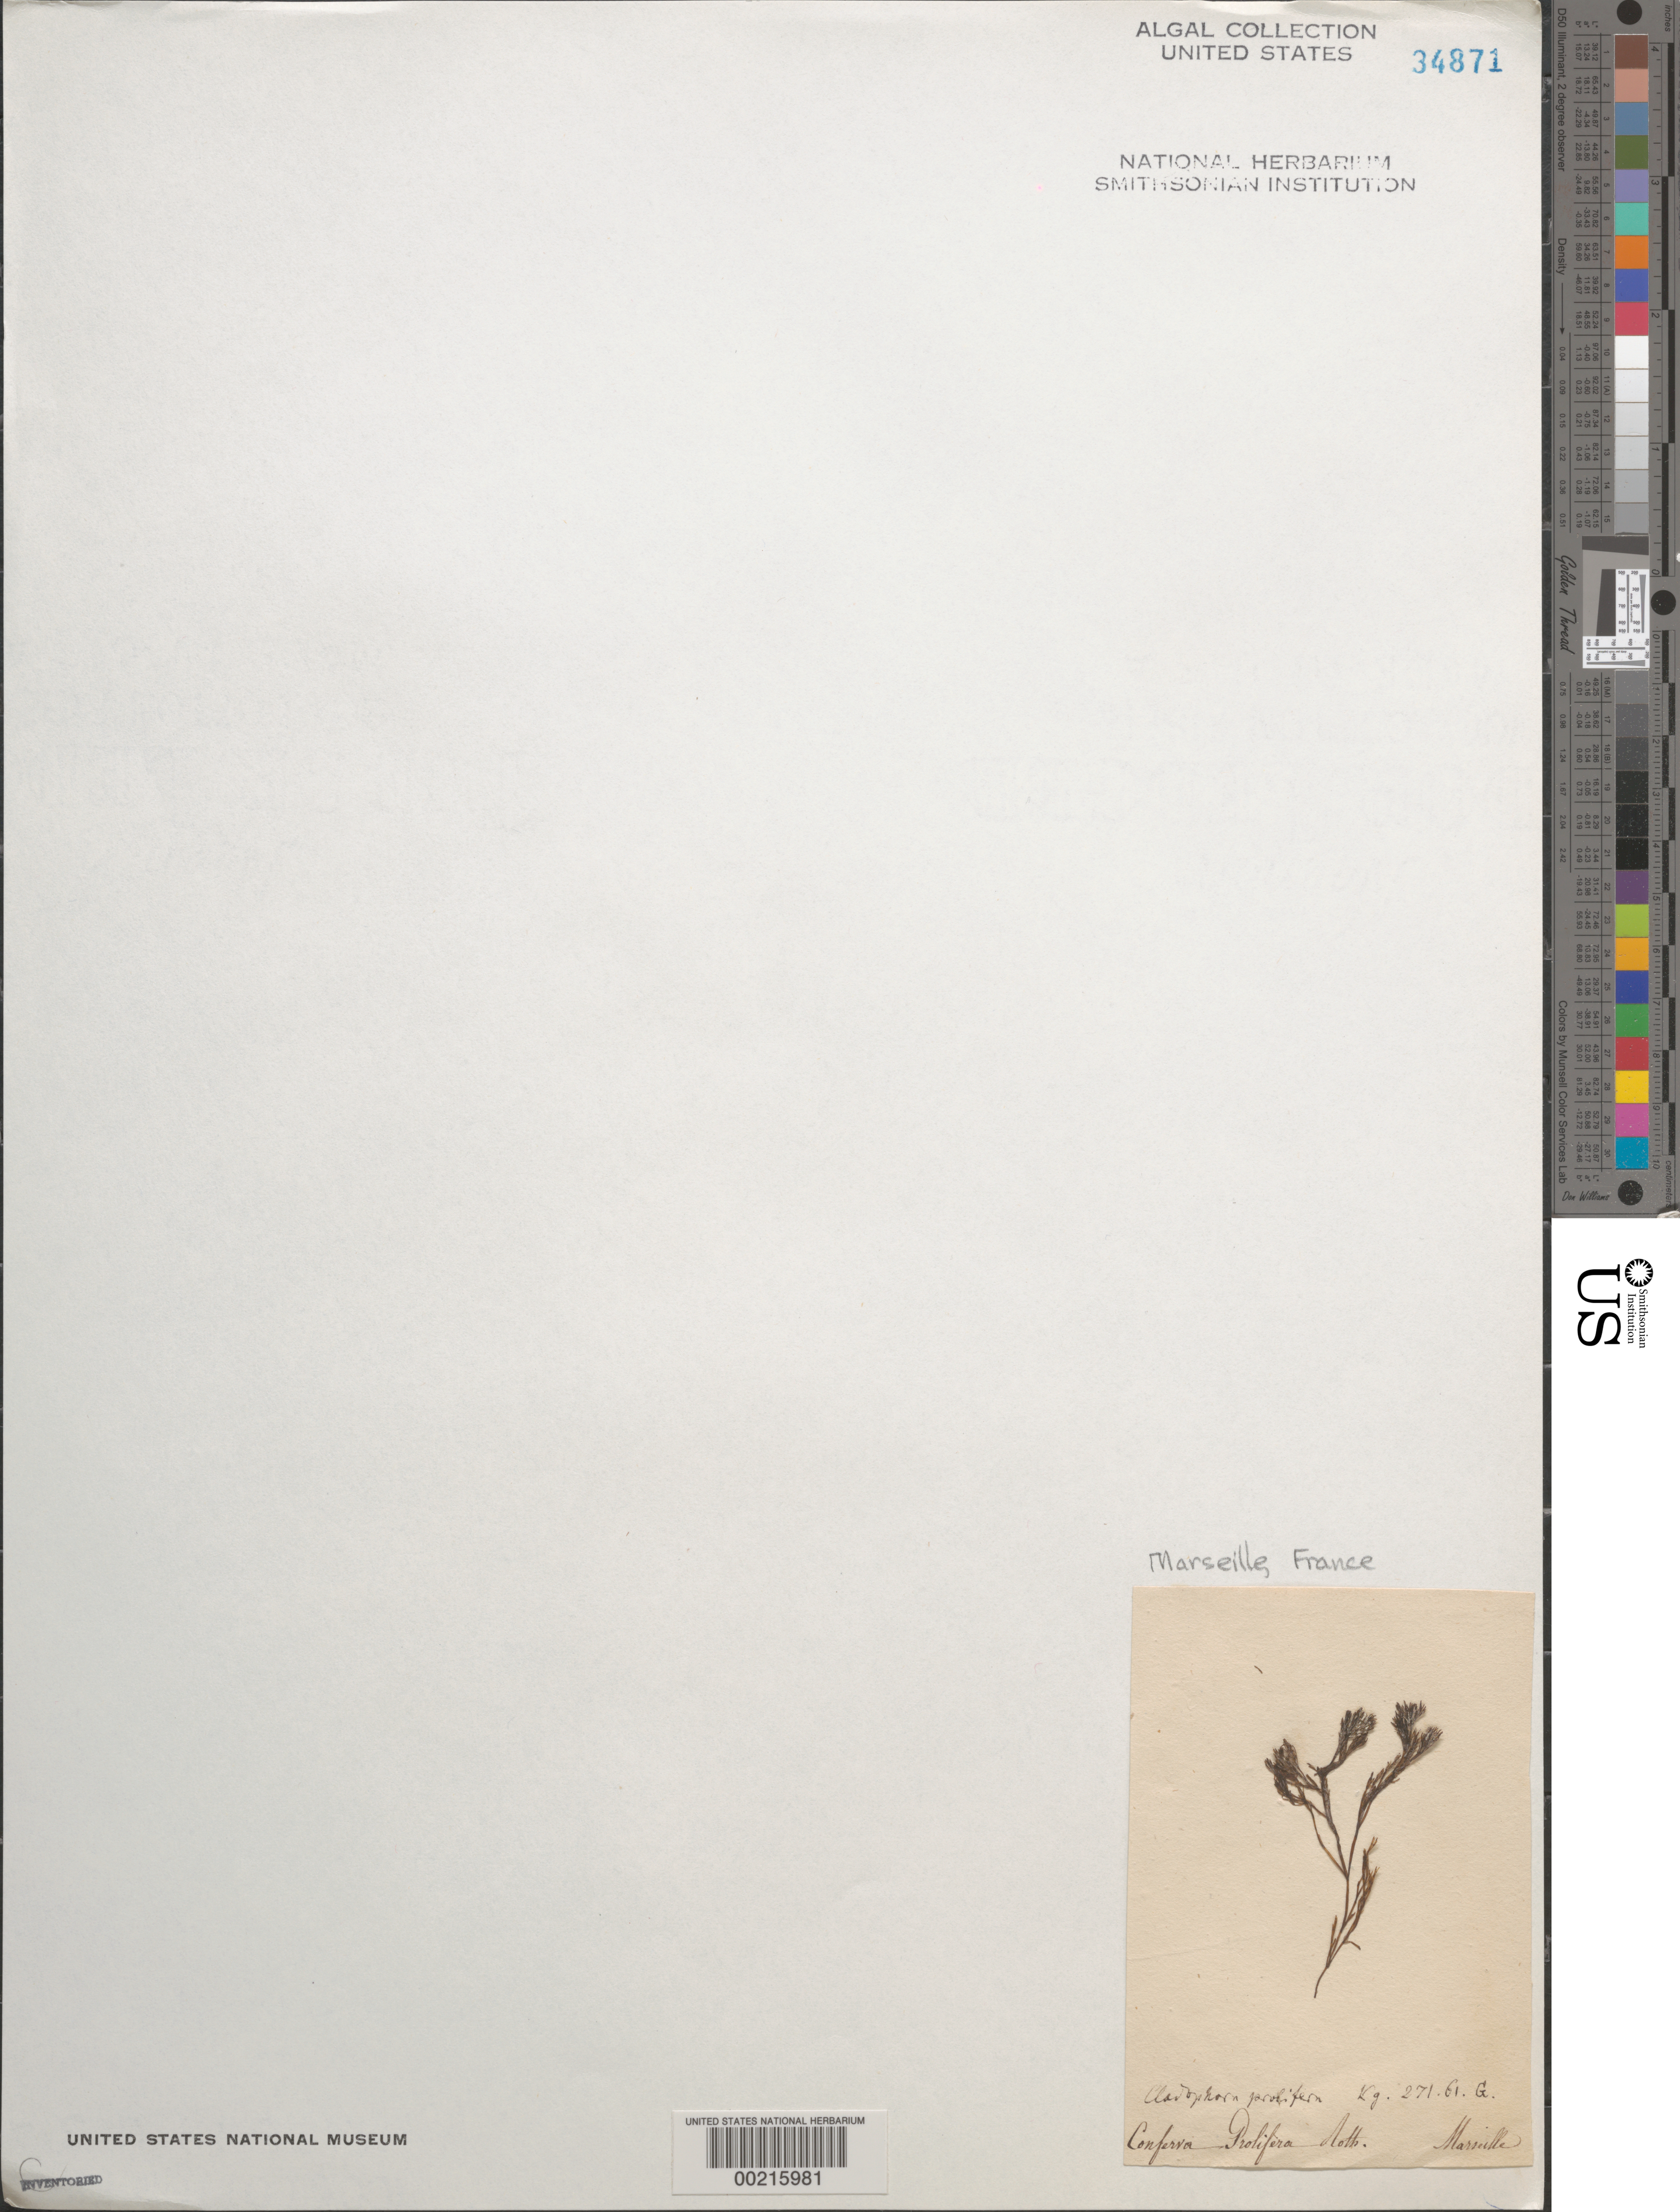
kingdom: Plantae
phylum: Chlorophyta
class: Ulvophyceae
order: Cladophorales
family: Cladophoraceae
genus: Cladophora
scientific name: Cladophora prolifera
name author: (Roth) Kütz.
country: France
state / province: Provence-Alpes-Côte d'Azur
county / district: Bouches-Du-Rhône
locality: Marseille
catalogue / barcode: US 34871